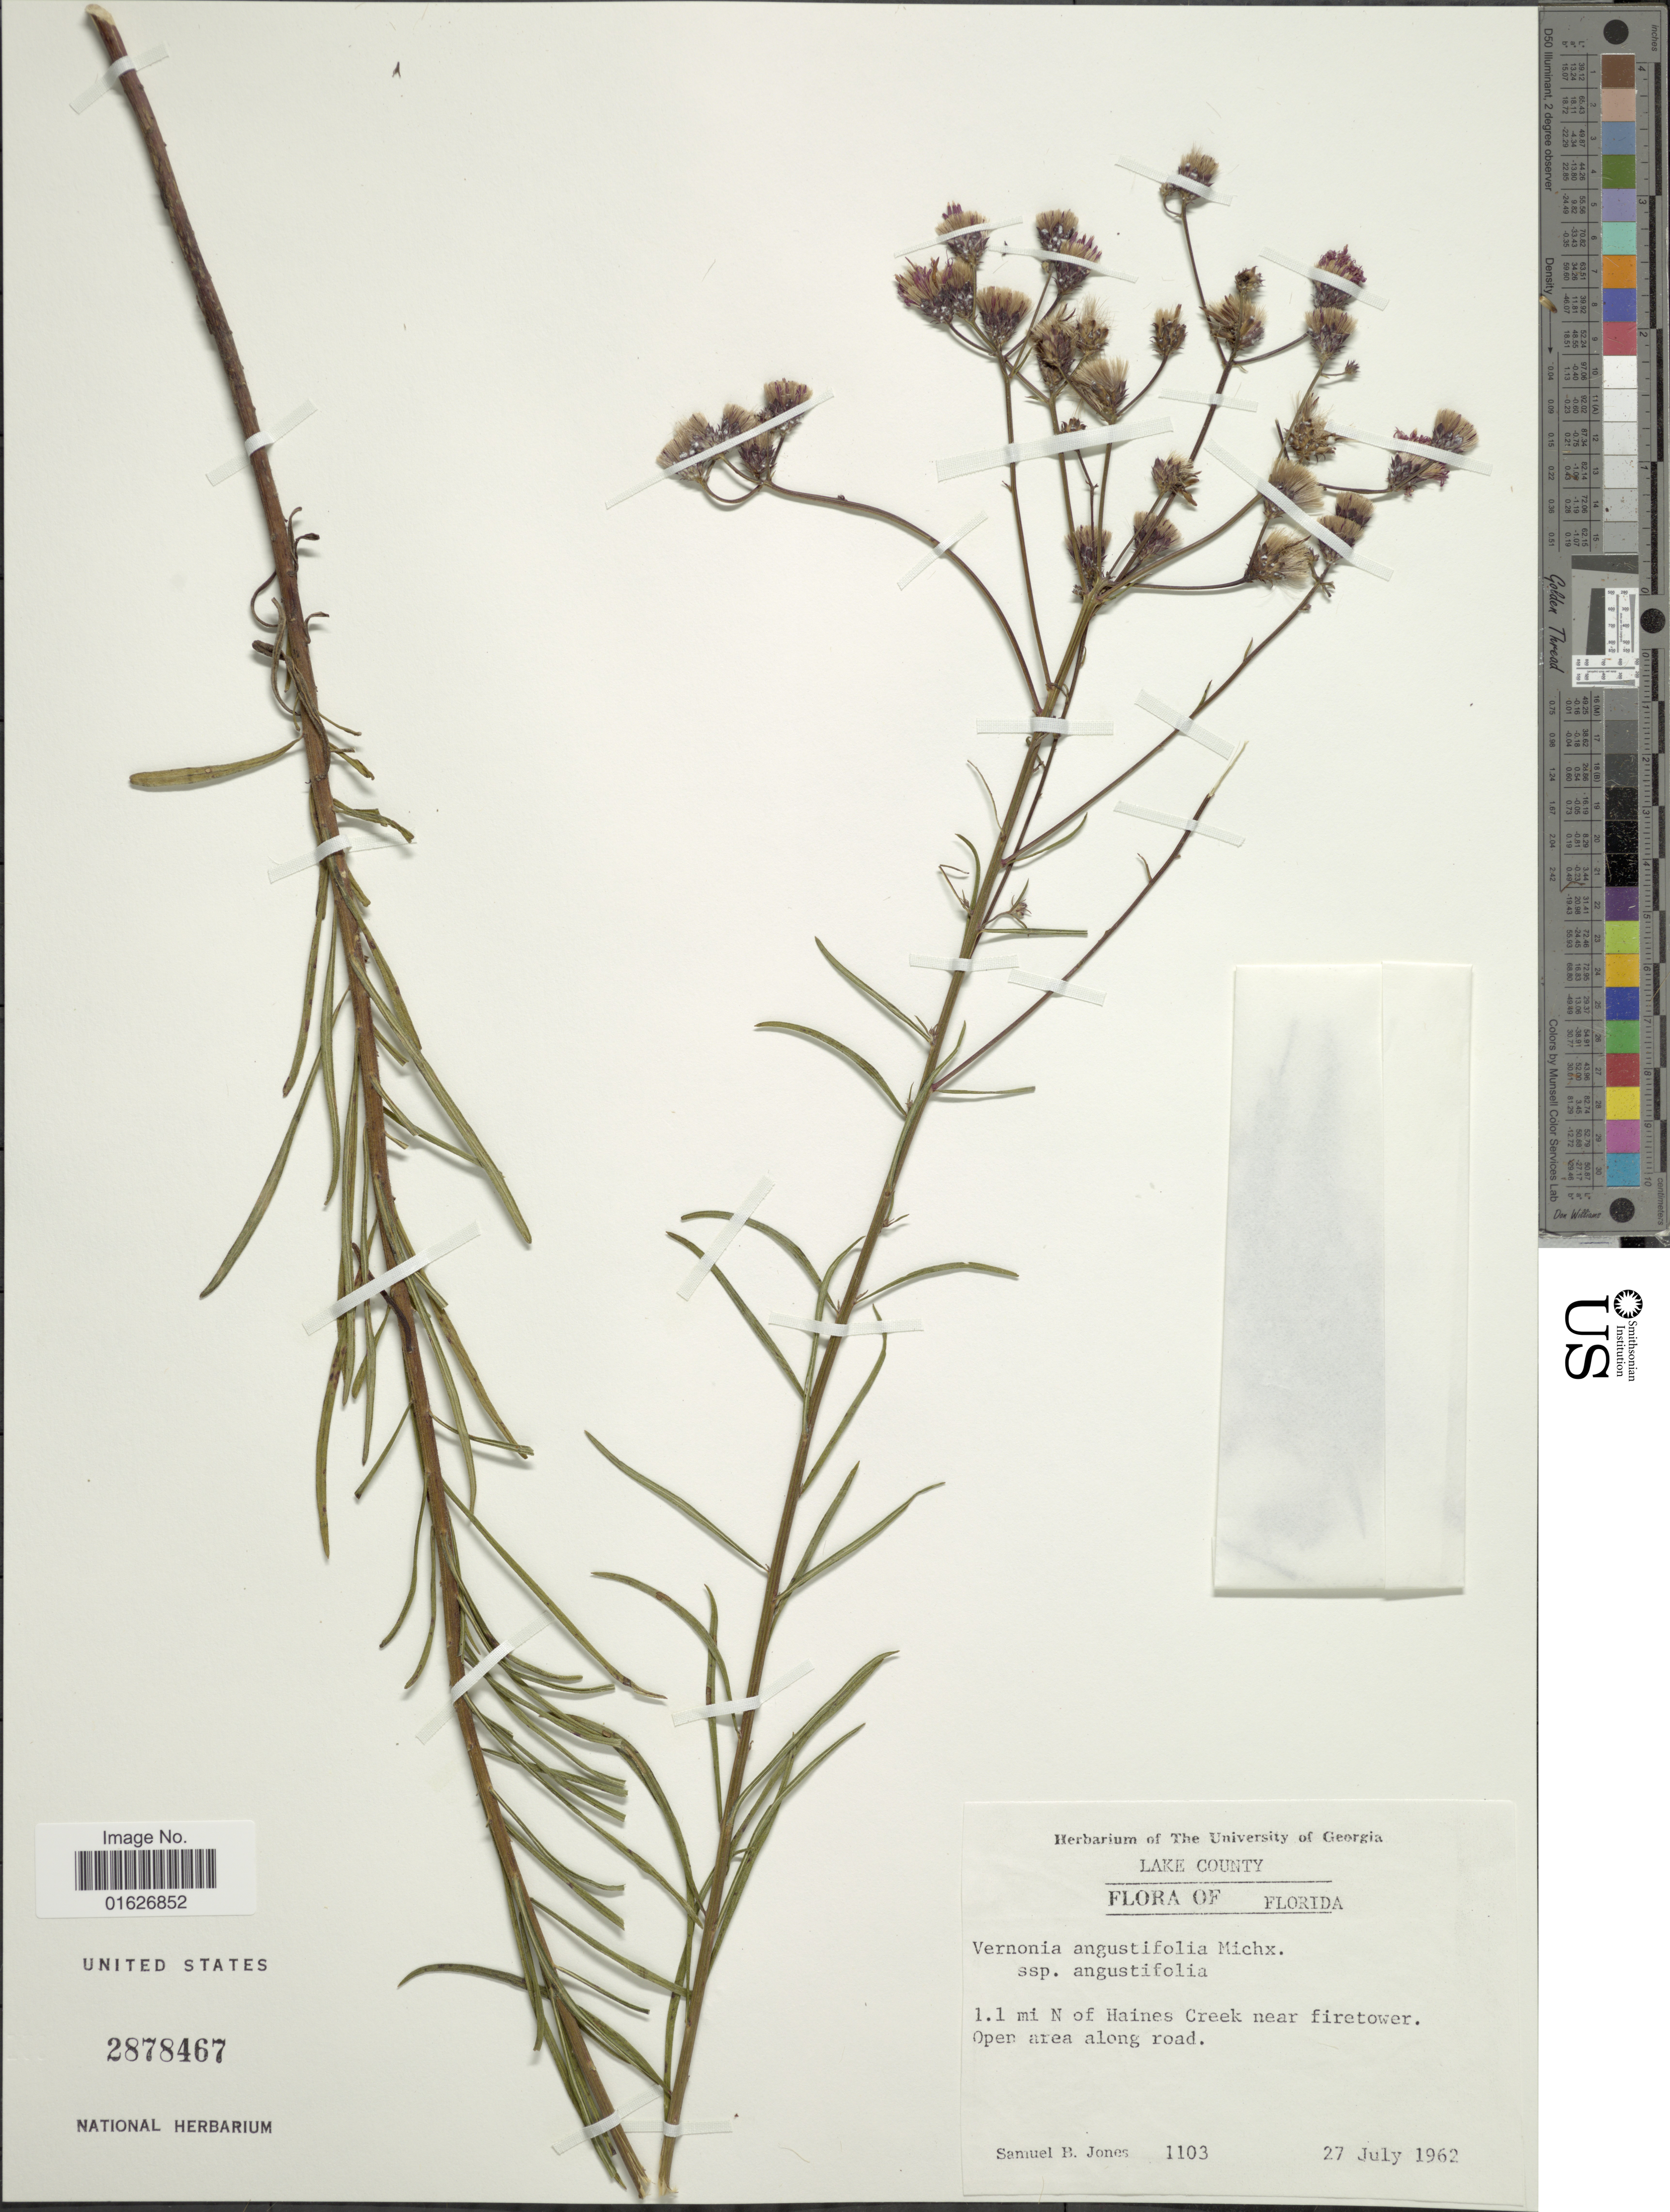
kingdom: Plantae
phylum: Tracheophyta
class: Magnoliopsida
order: Asterales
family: Asteraceae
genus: Vernonia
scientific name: Vernonia angustifolia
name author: Michx.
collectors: S. B. Jones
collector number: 1103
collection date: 1962-07-27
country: United States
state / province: Florida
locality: Lake County, 1.1 mi N of Haines Creek near firetower, open area along road.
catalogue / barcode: US 2878467